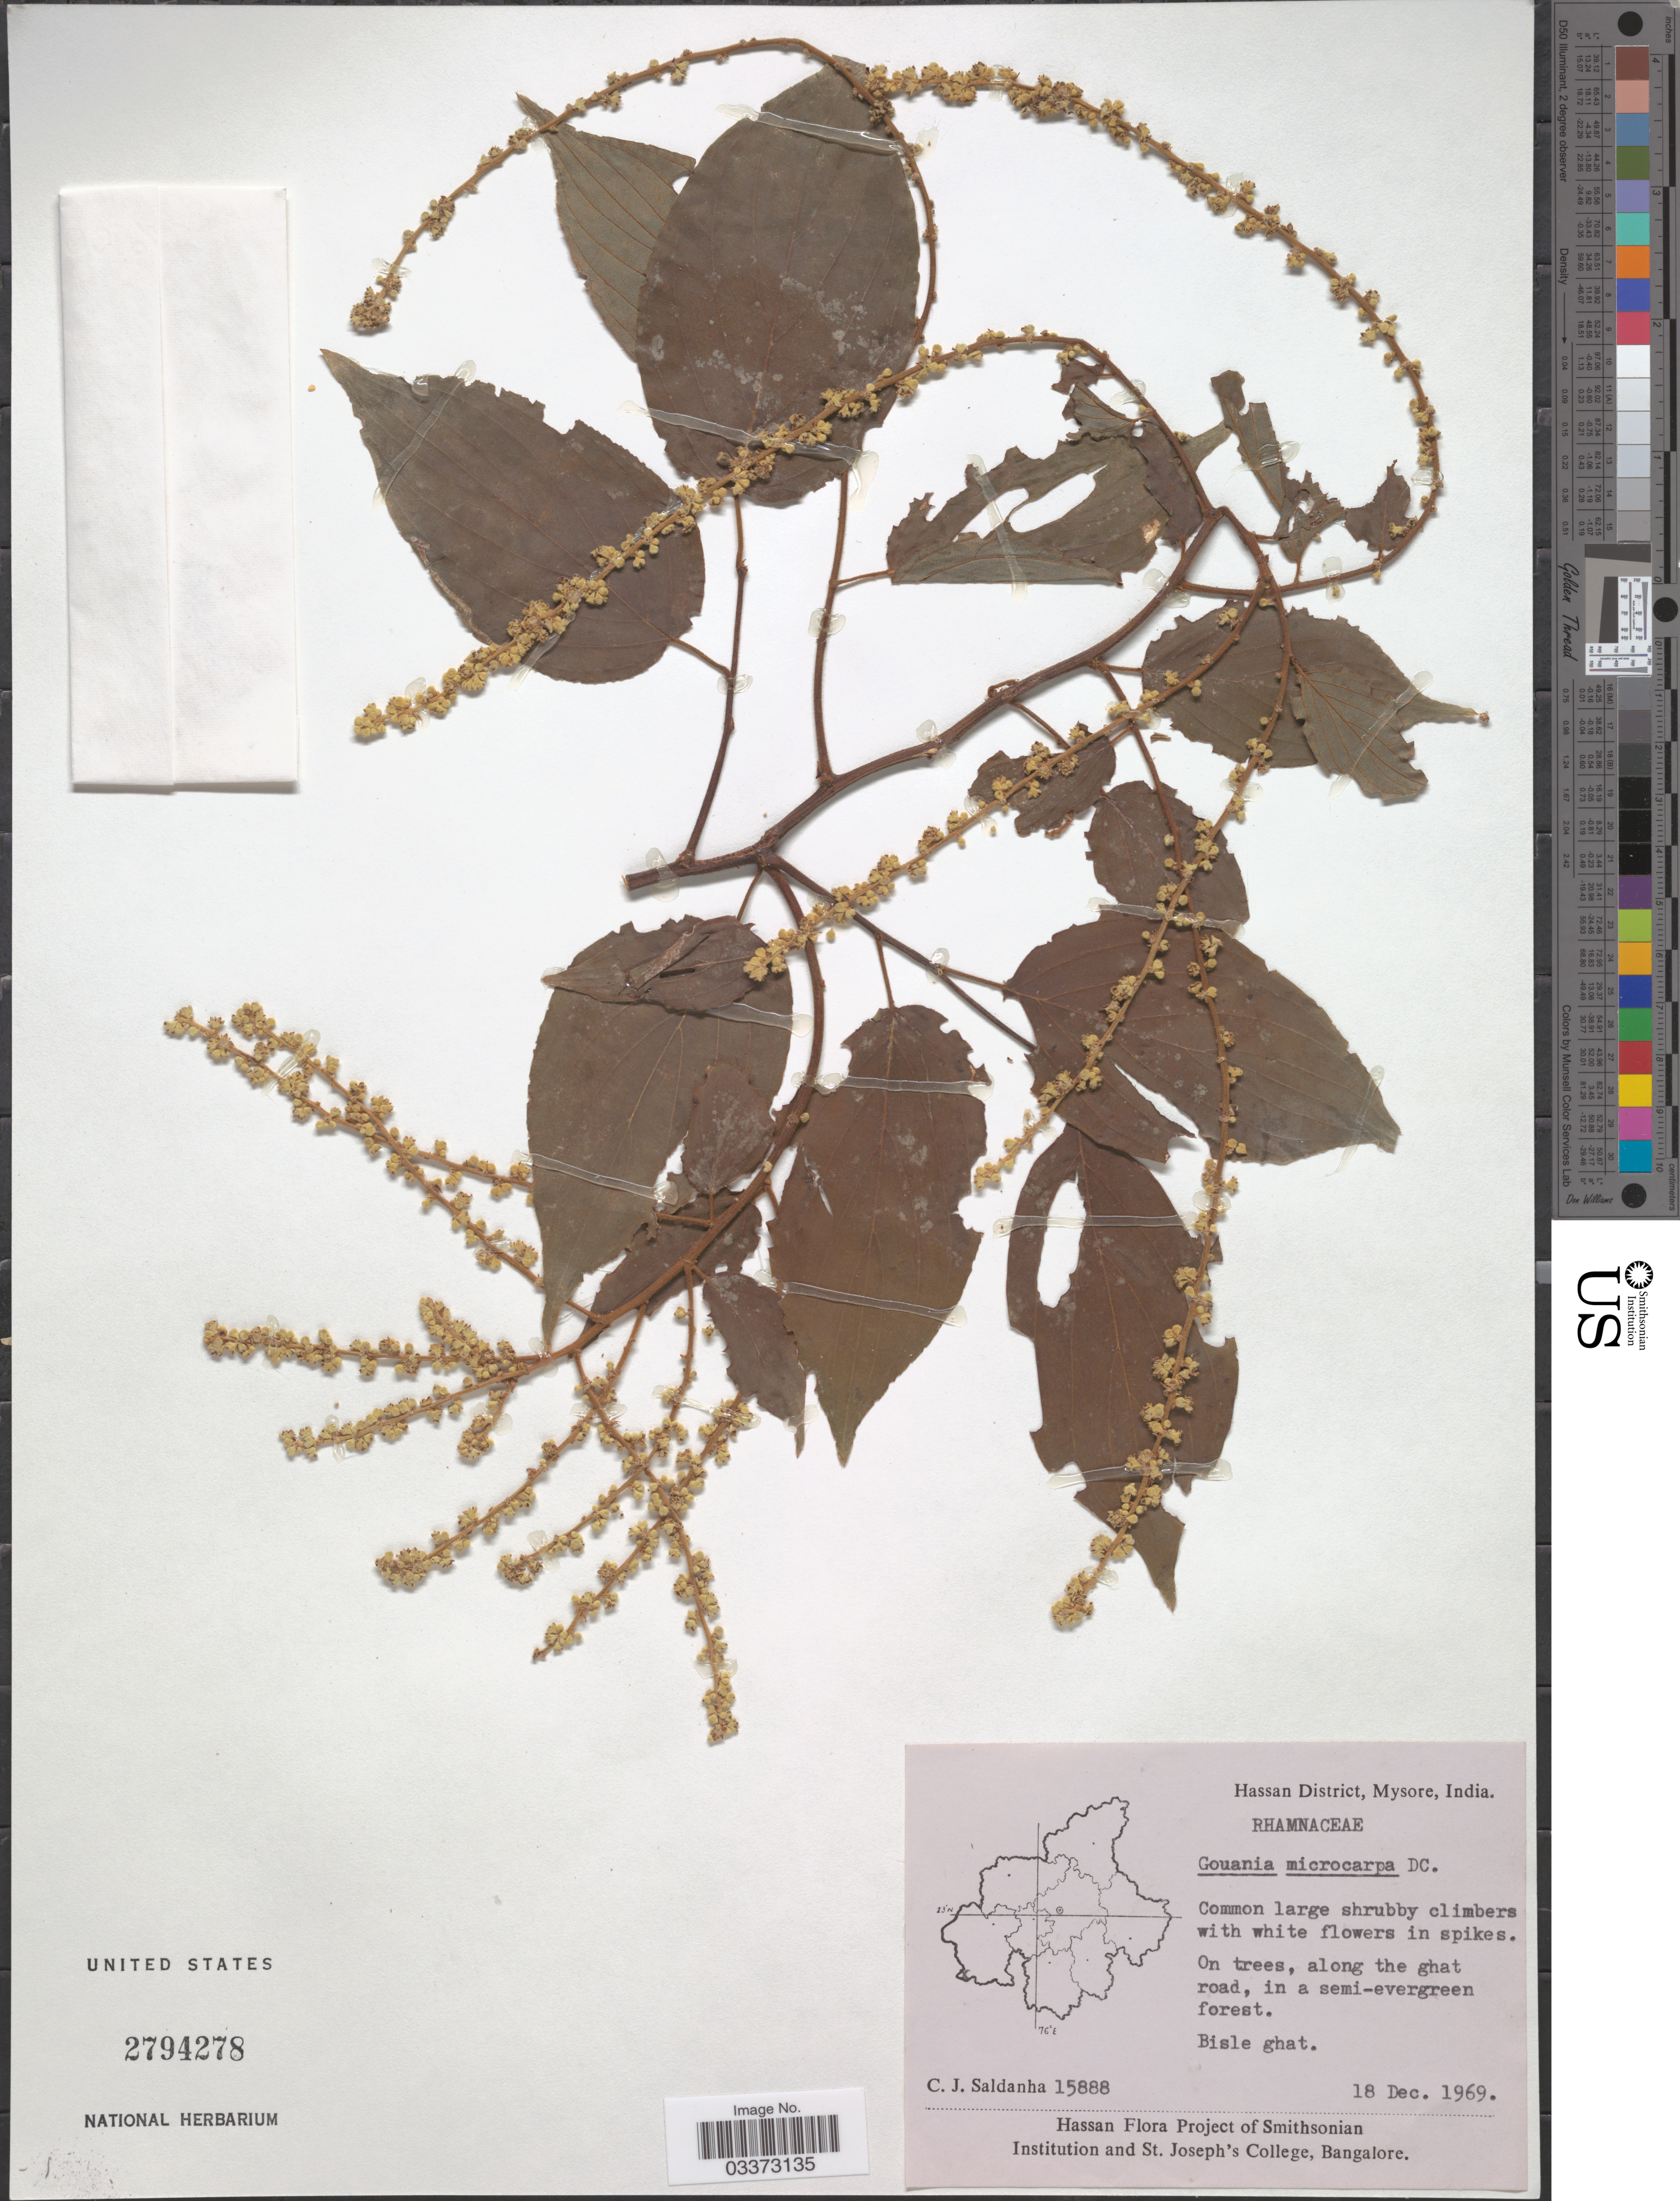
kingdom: Plantae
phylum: Tracheophyta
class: Magnoliopsida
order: Rosales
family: Rhamnaceae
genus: Gouania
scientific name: Gouania microcarpa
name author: DC.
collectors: C. J. Saldanha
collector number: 15888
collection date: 1969-12-18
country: India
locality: Hassan District, Mysore. Along the ghat road, in a semi-evergreen forest. Bisle ghat.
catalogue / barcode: US 2794278